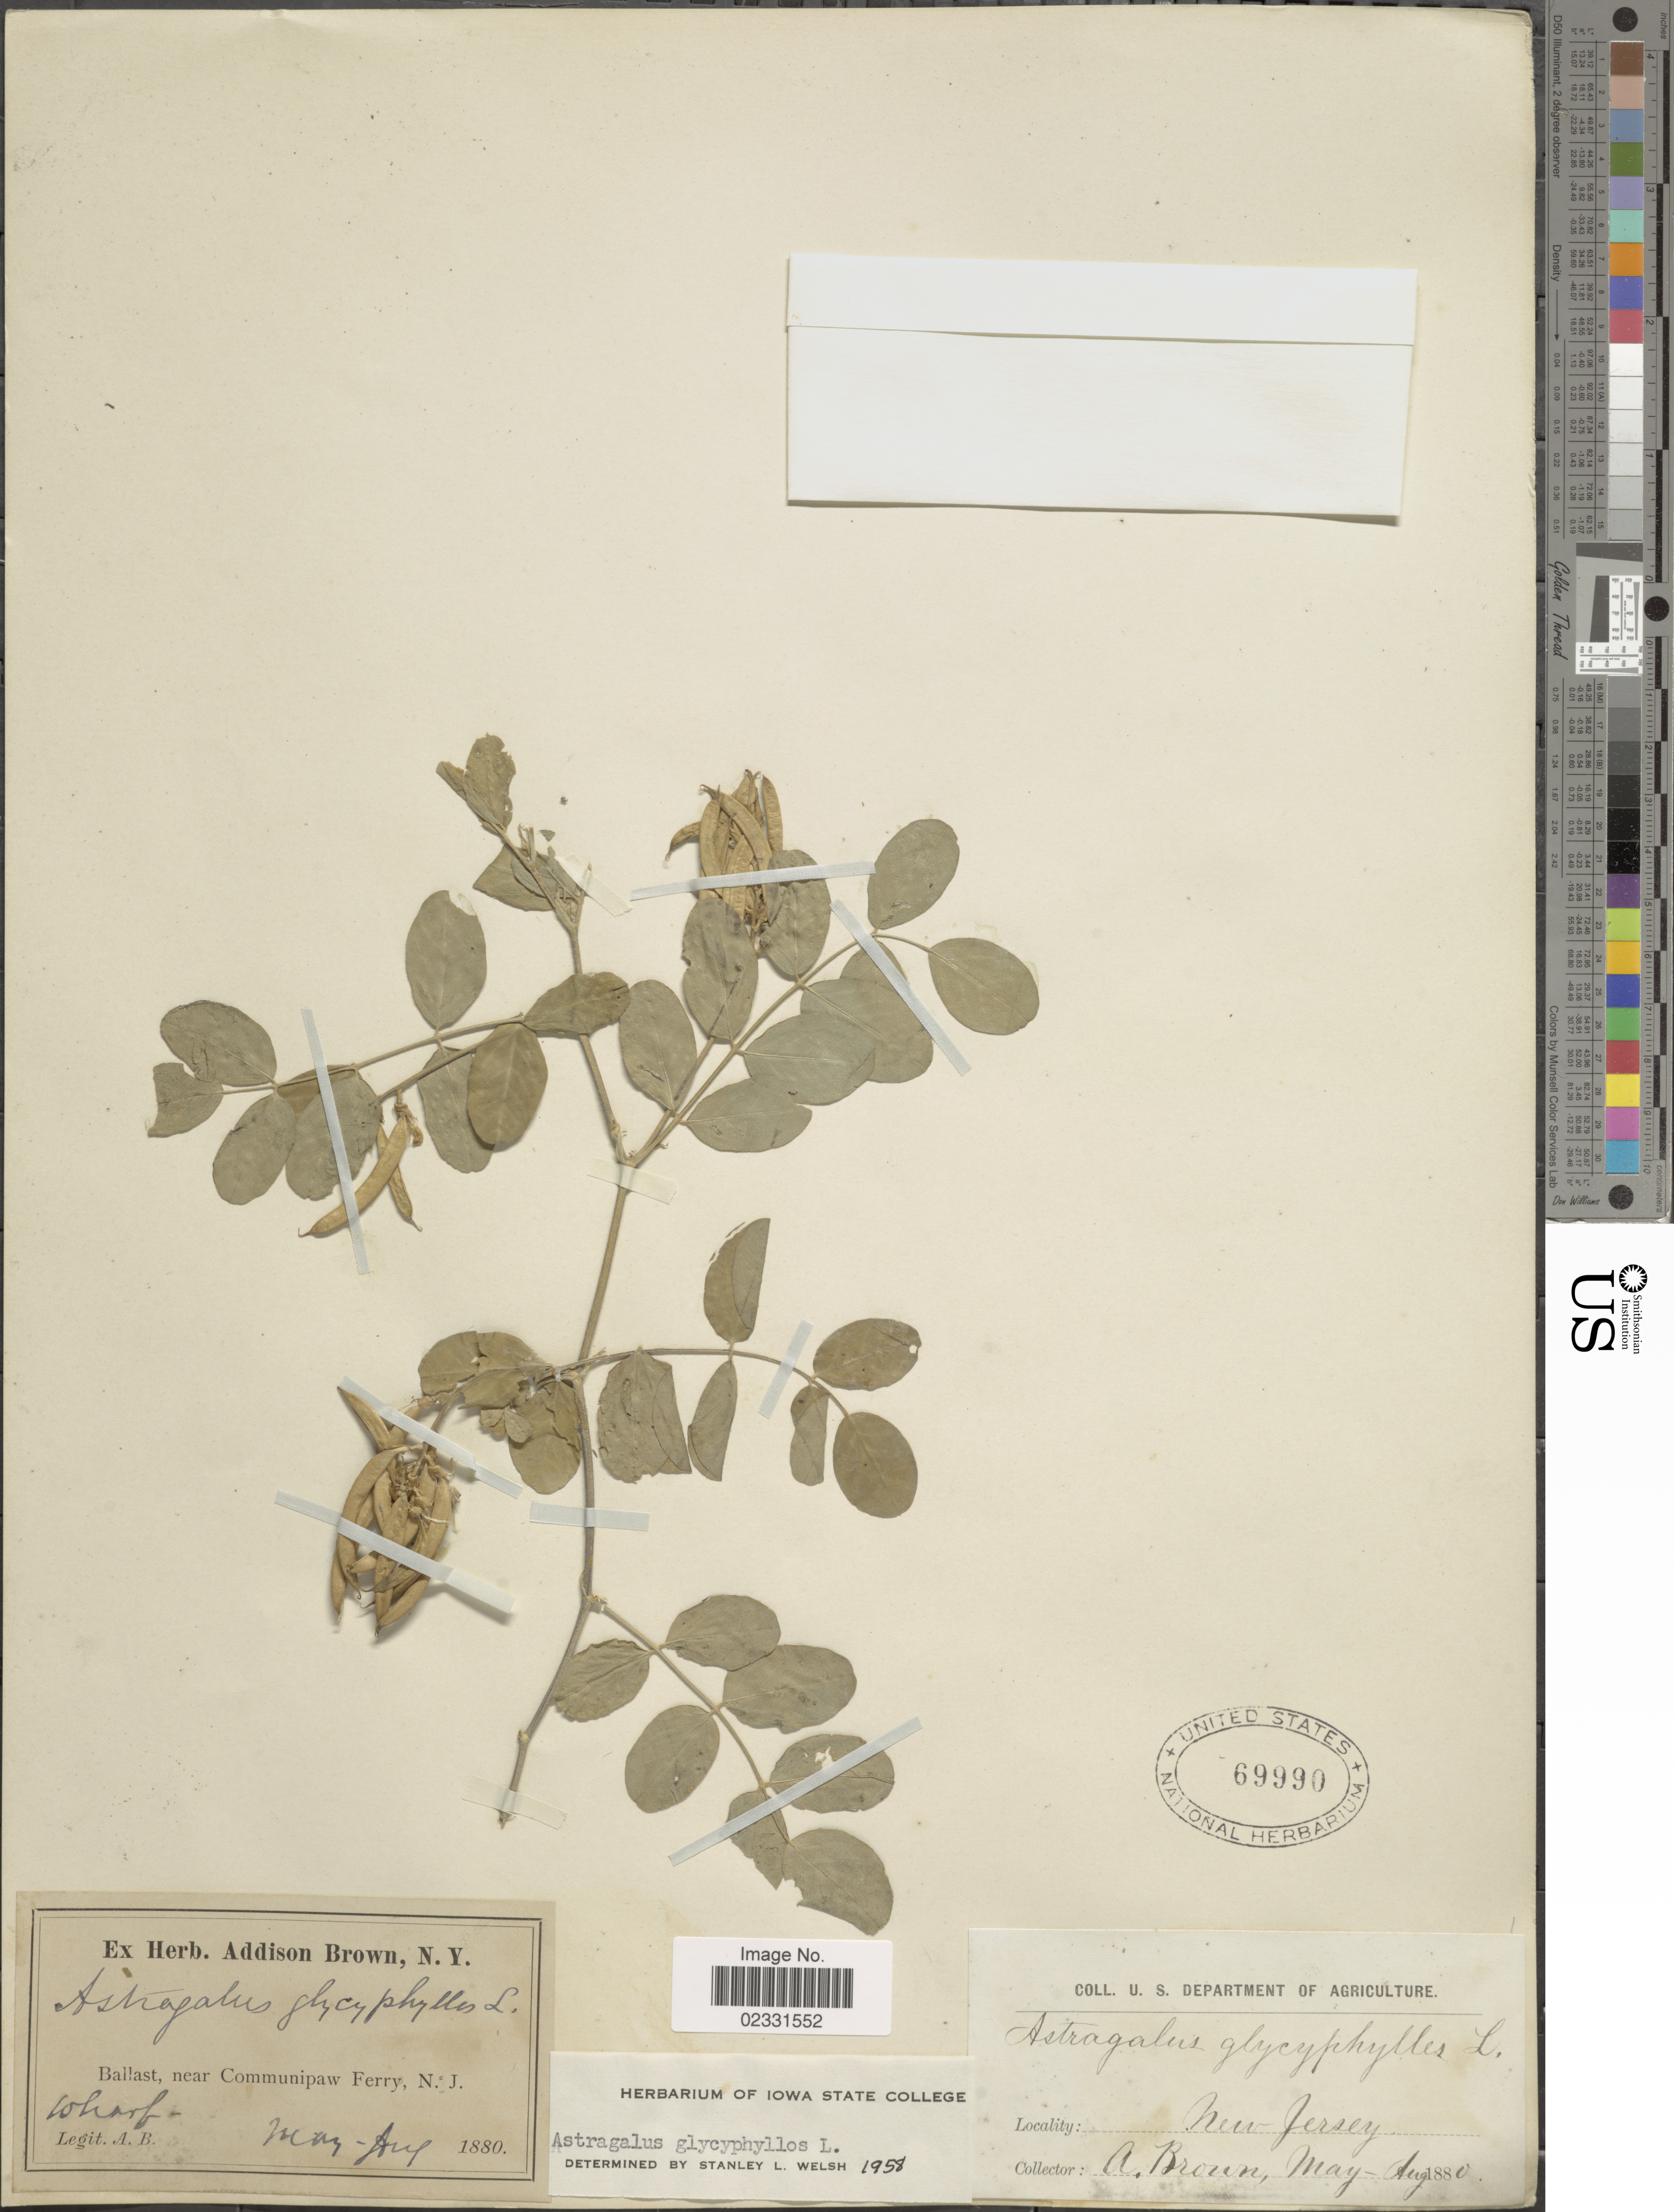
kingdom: Plantae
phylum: Tracheophyta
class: Magnoliopsida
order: Fabales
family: Fabaceae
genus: Astragalus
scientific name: Astragalus glycyphyllos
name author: L.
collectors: A. Brown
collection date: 1880-05/1880-07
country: United States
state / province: New Jersey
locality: Ballast, near Communipaw Ferry, N. J.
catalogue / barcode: US 69990